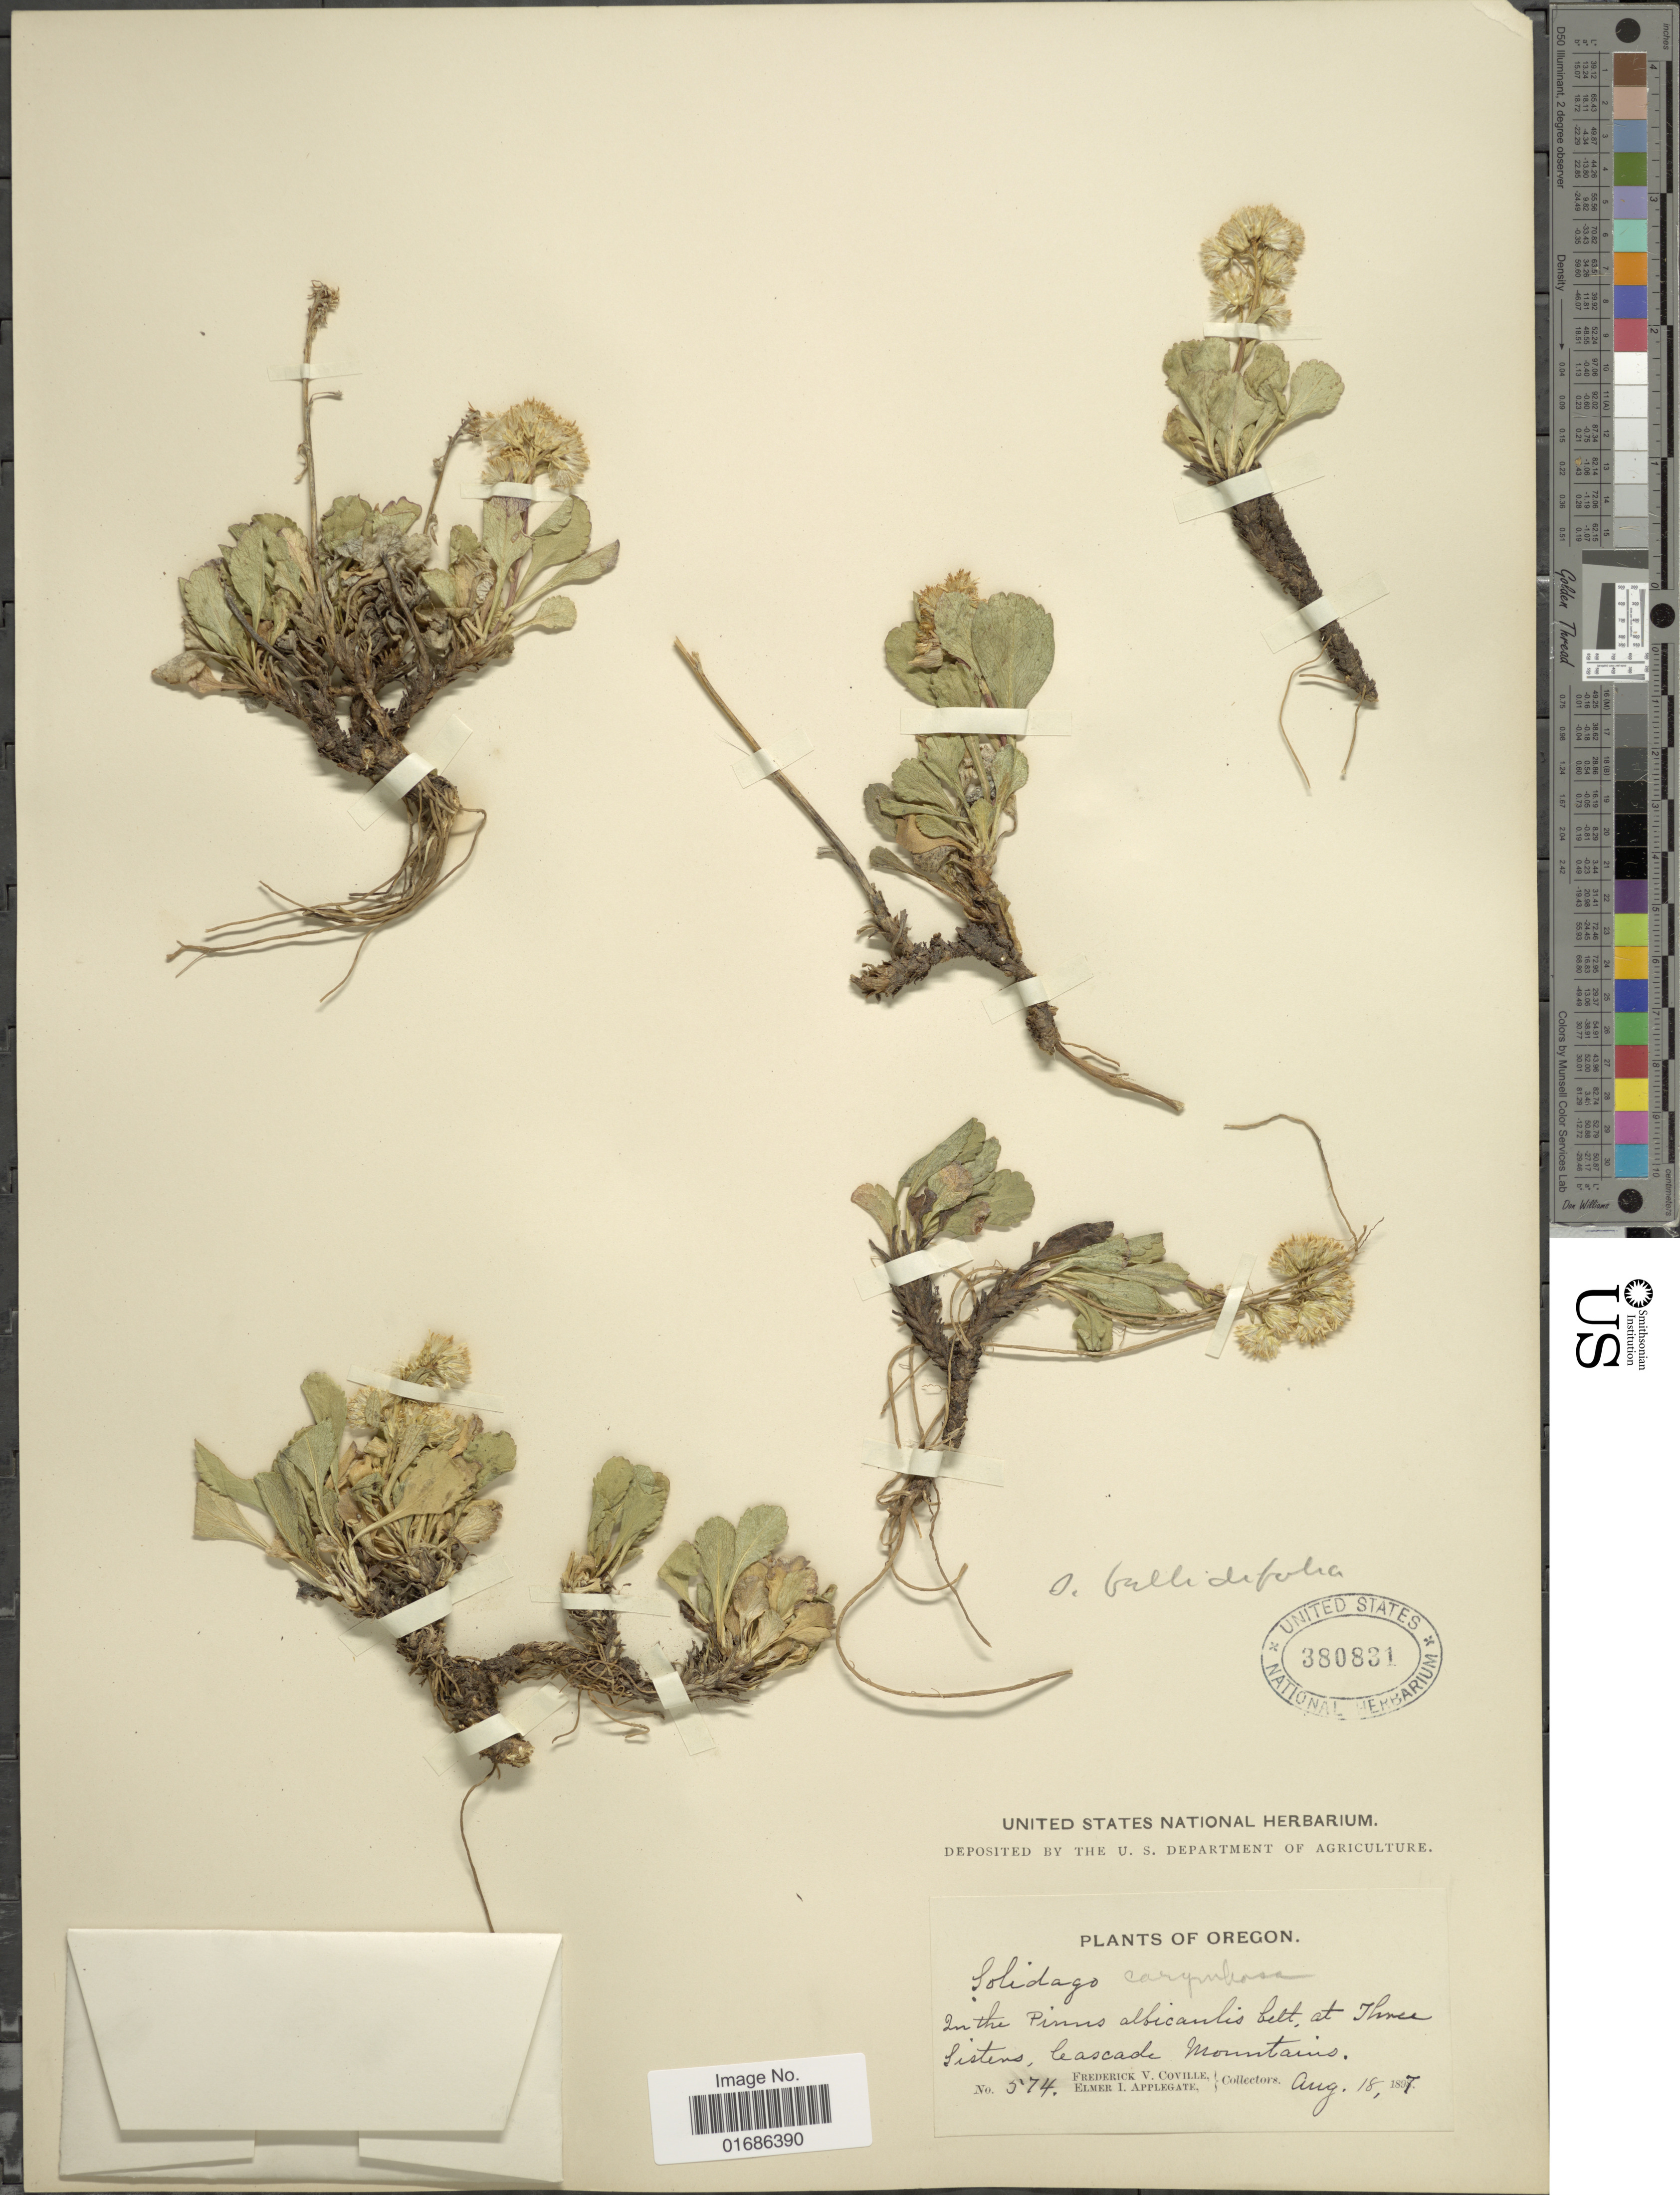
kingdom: Plantae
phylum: Tracheophyta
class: Magnoliopsida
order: Asterales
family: Asteraceae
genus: Solidago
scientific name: Solidago decumbens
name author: Greene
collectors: F. V. Coville & E. I. Applegate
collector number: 574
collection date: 1897-08-18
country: United States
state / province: Oregon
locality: In the Pinns albicanlis belt, at the Three Sisters, Cascade Mountains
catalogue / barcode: US 380831